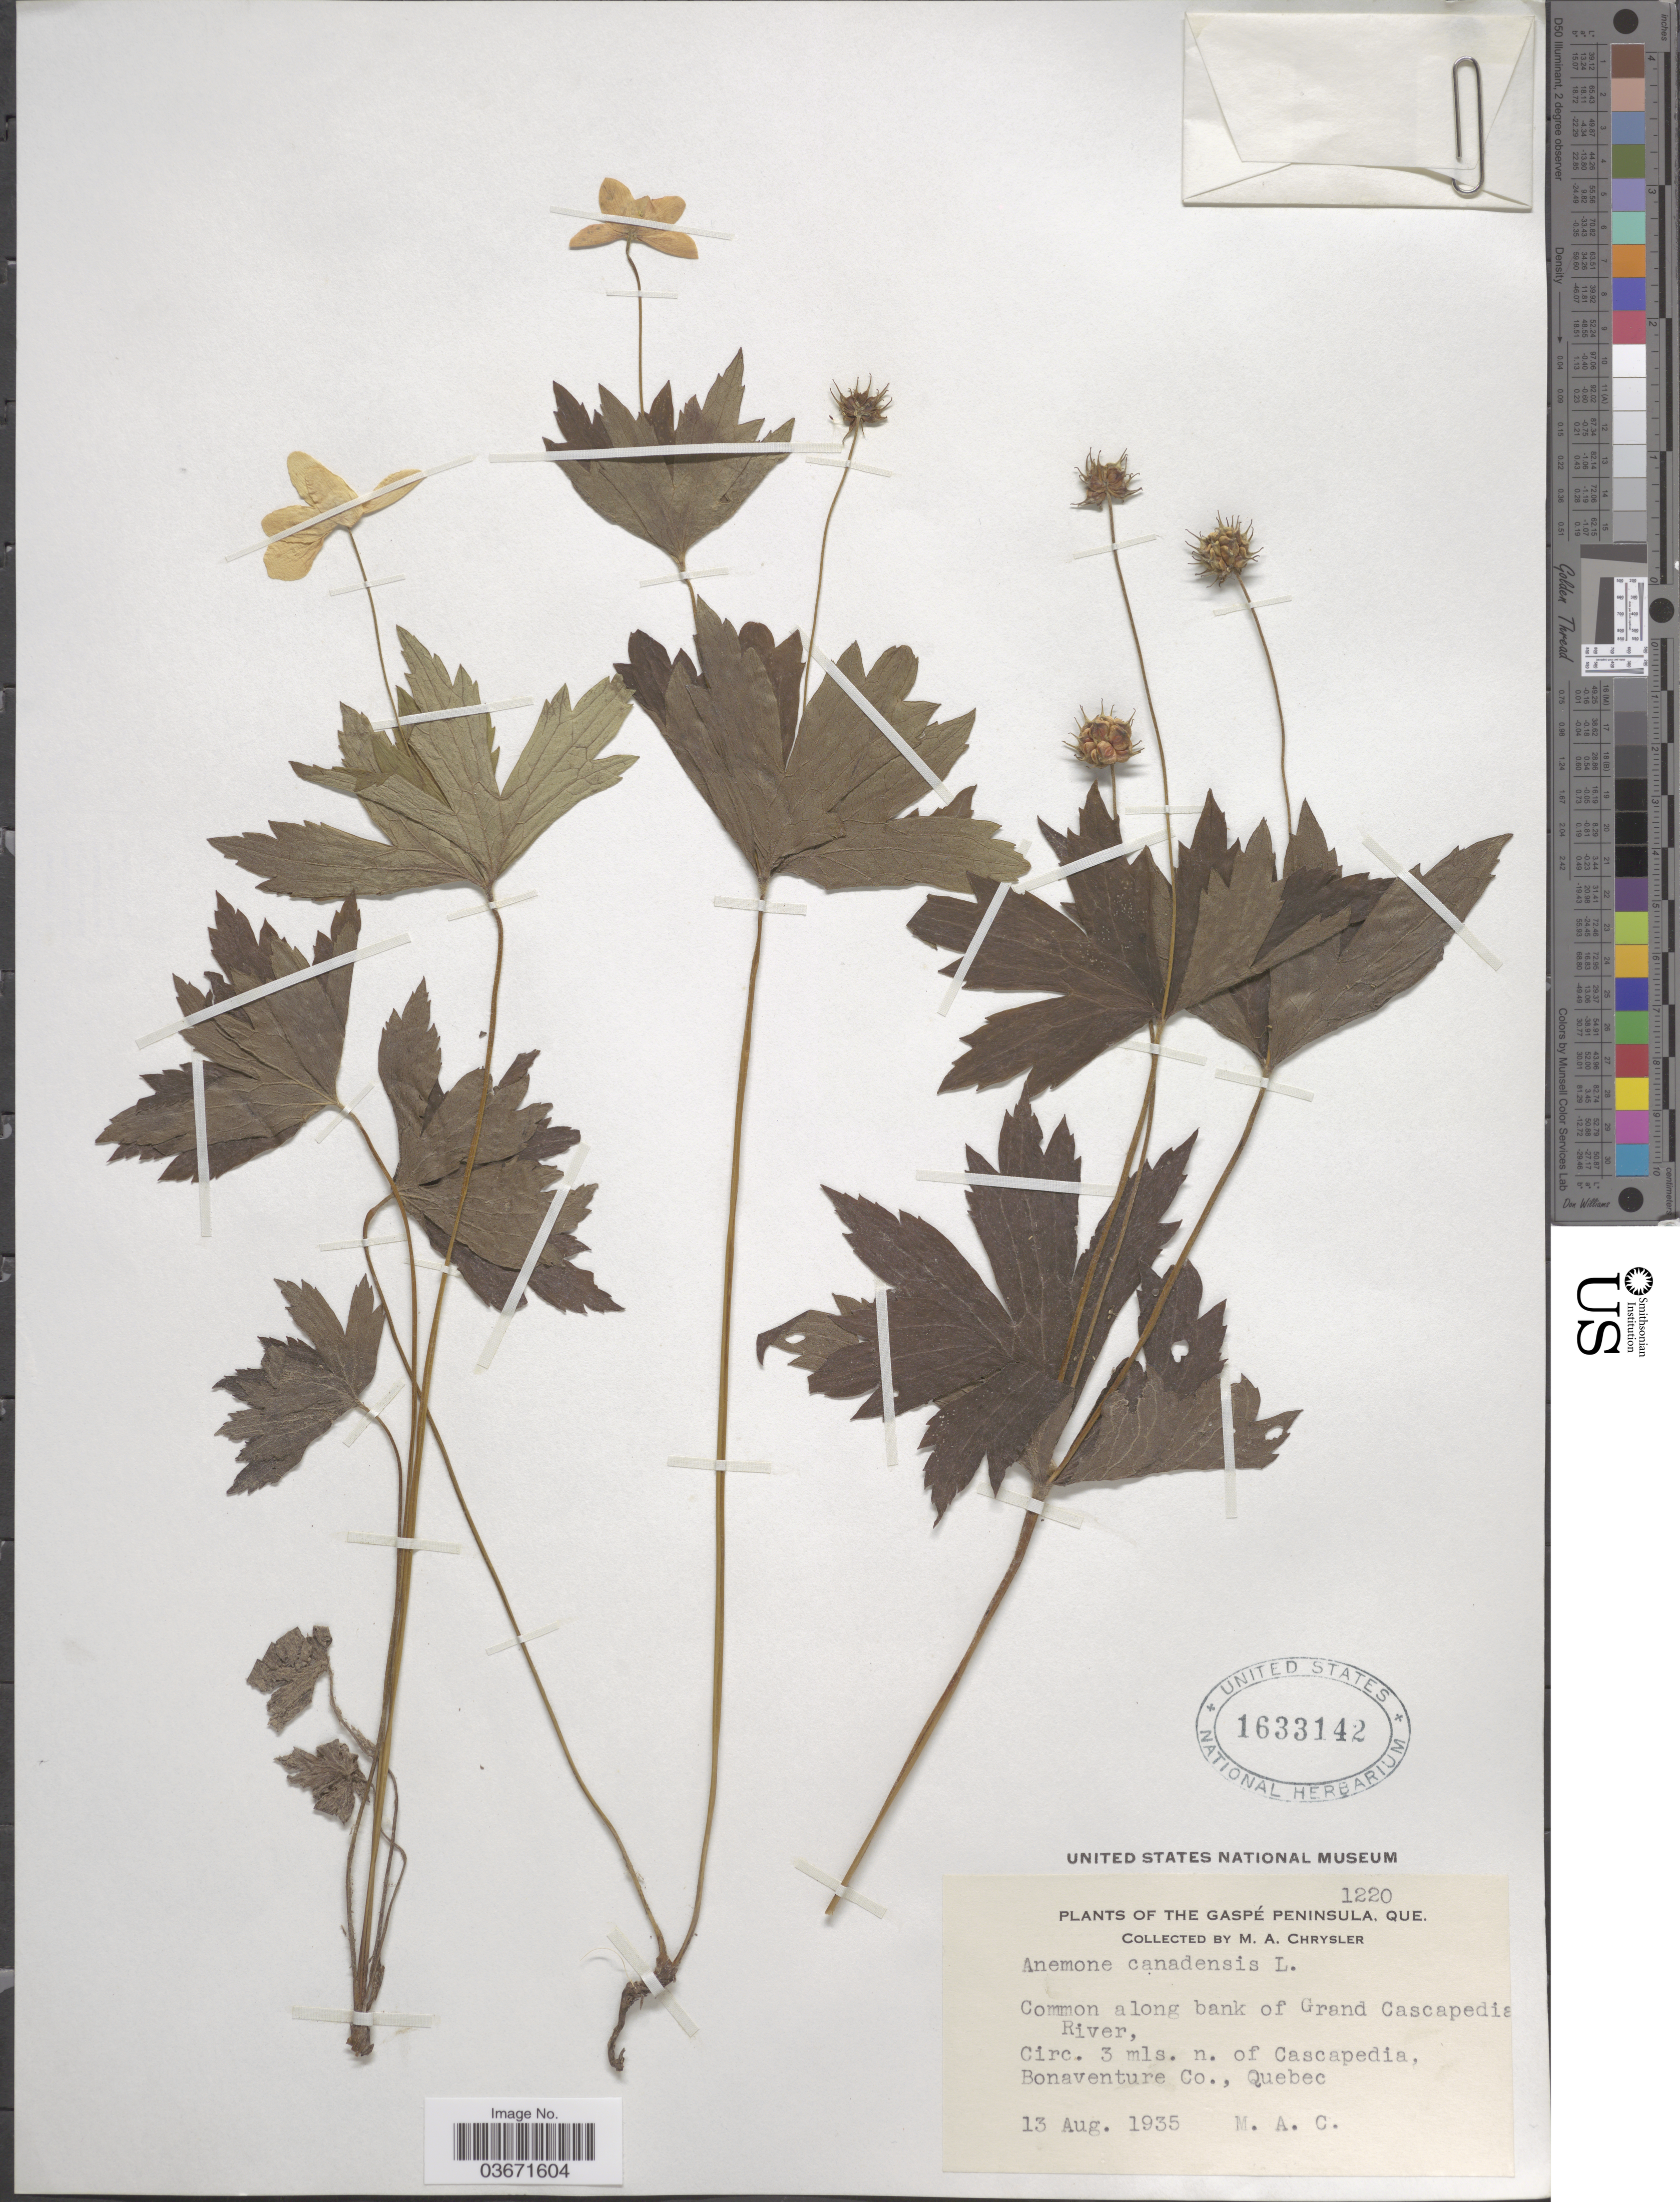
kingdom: Plantae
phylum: Tracheophyta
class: Magnoliopsida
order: Ranunculales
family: Ranunculaceae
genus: Anemone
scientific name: Anemone canadensis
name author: L.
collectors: M. Chrysler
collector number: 1220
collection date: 1935-08-13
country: Canada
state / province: Quebec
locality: The Gaspé Peninsula. Along bank of Grand Cascapedia River, Circ. 3 mls. n. of Cascapedia, Bonaventure Co.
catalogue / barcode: US 1633142